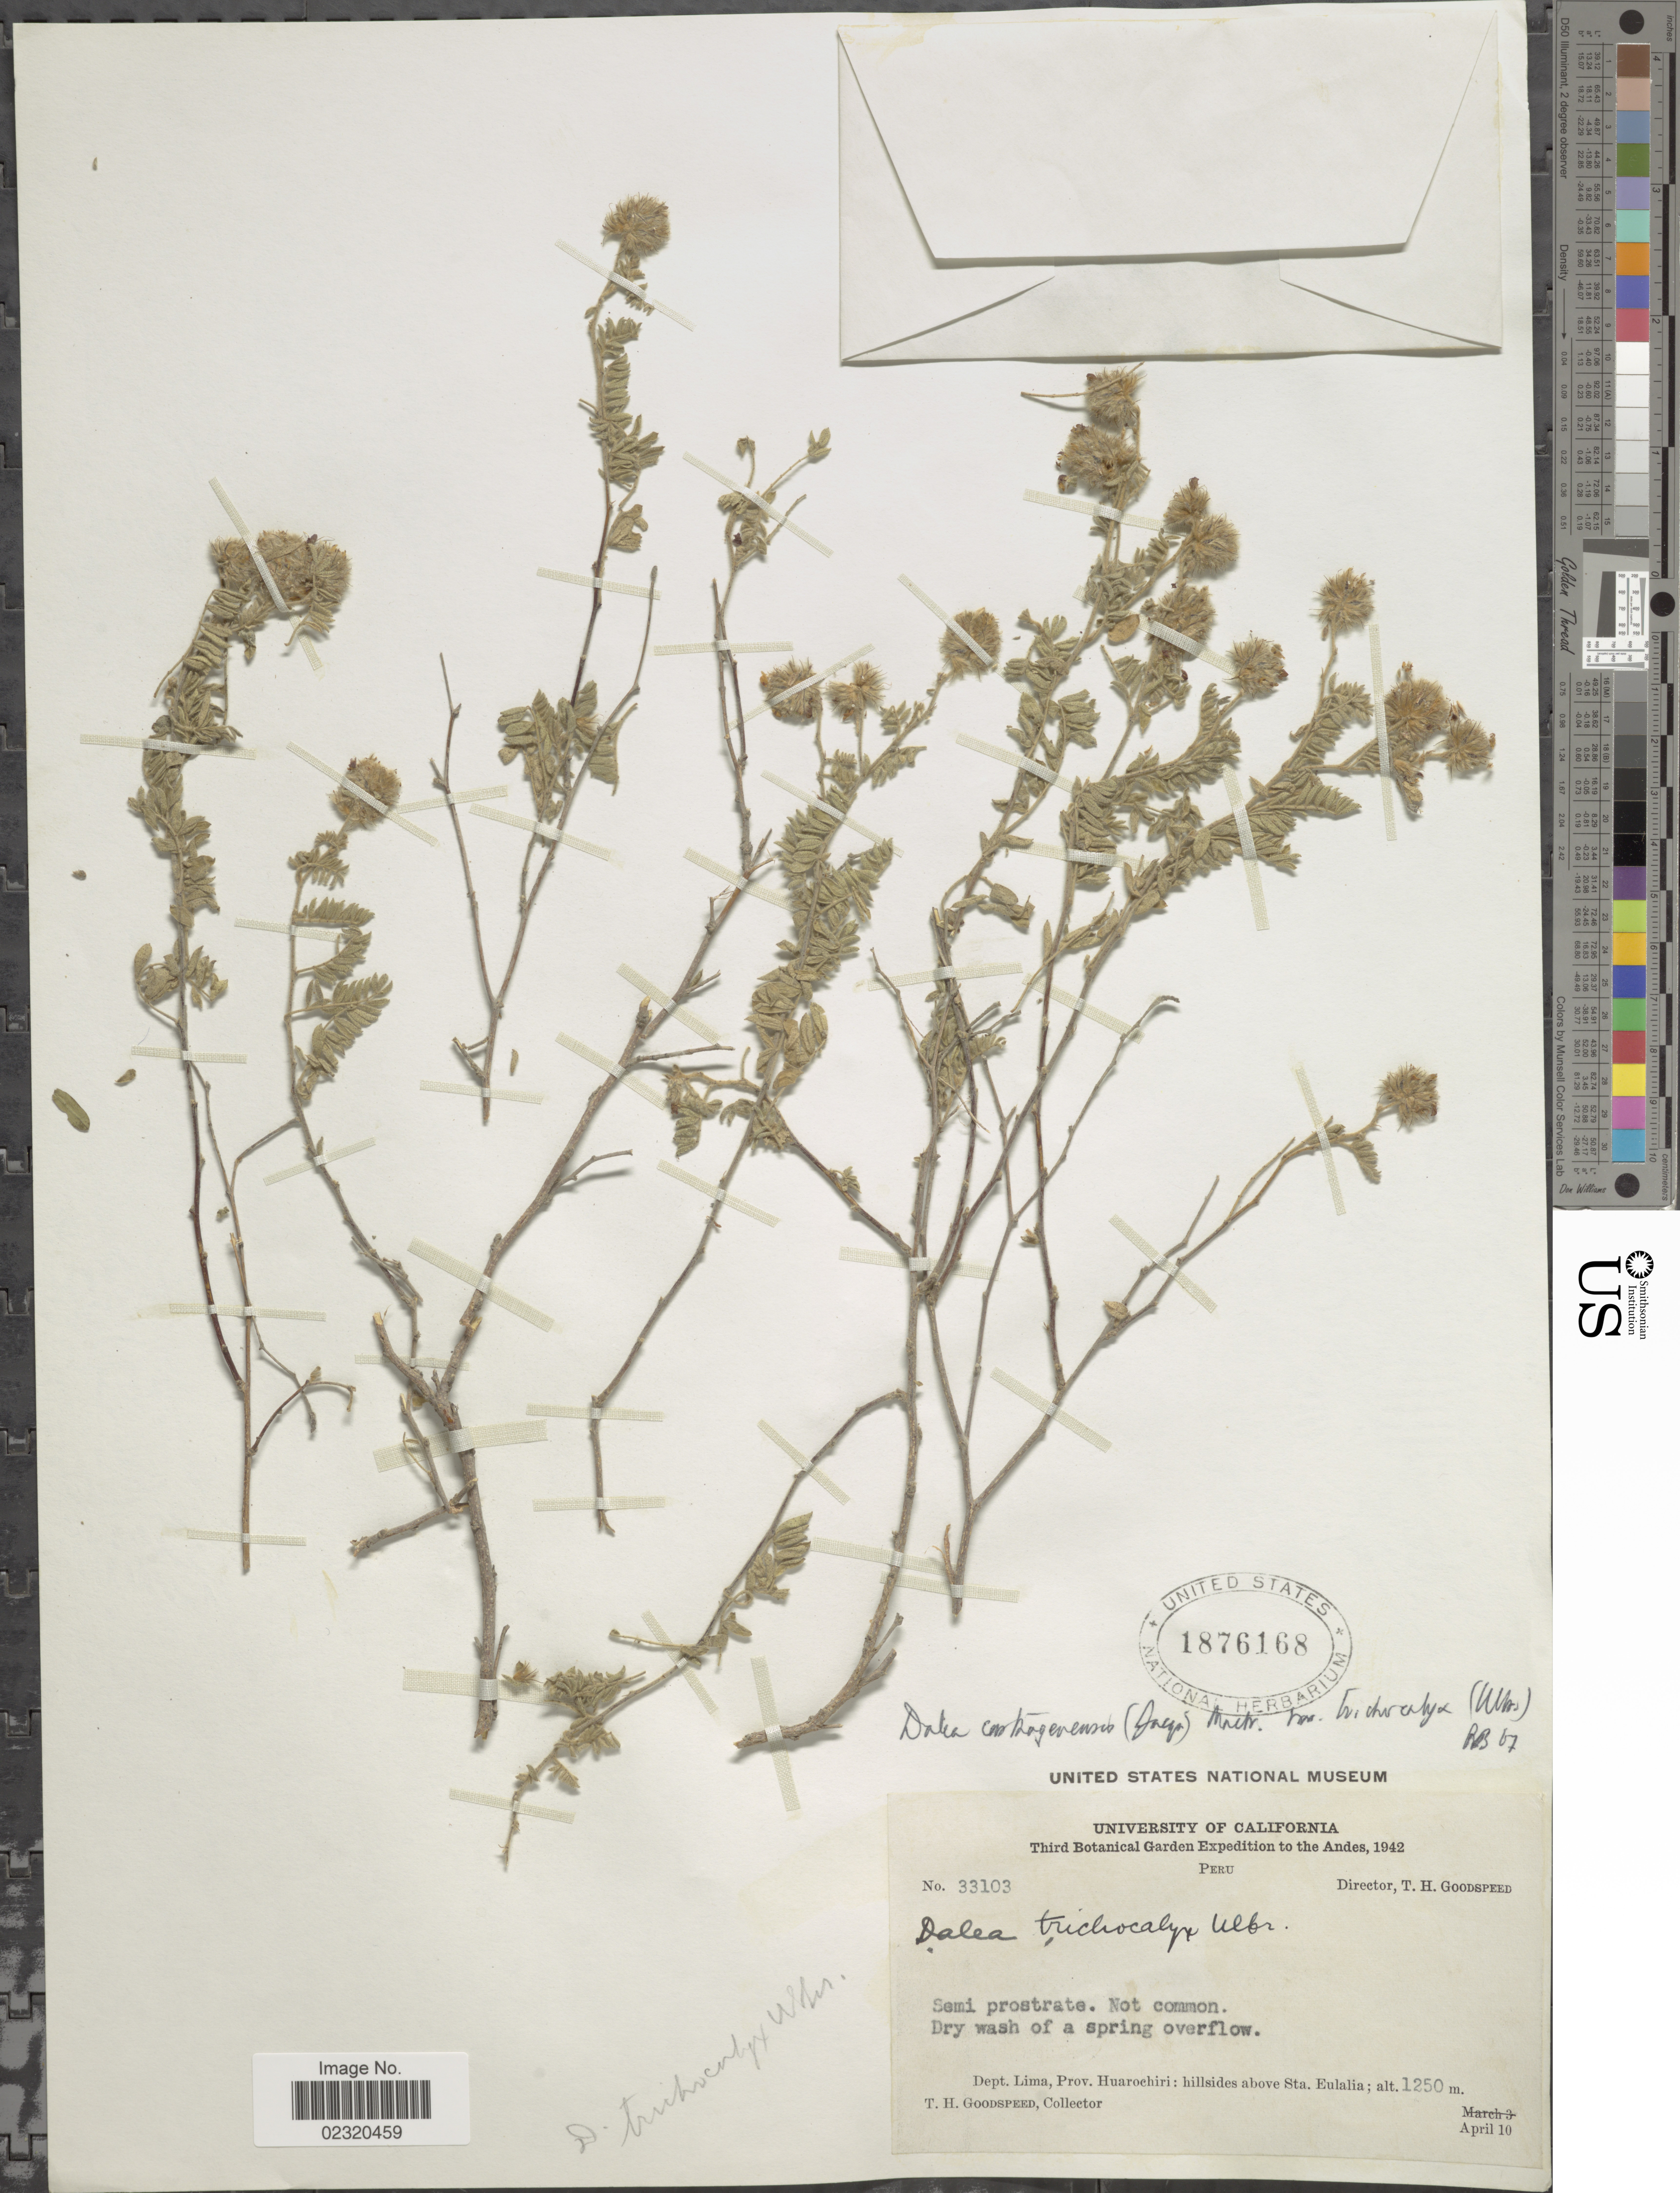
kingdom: Plantae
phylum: Tracheophyta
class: Magnoliopsida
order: Fabales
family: Fabaceae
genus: Dalea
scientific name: Dalea carthagenensis var. trichocalyx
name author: (Ulbr.) Barneby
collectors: T. Goodspeed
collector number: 33103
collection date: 1942-04-10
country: Peru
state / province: Lima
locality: Andes, Prov. Huarochiri, hillsides above Sta. Eulalia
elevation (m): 1250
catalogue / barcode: US 1876168